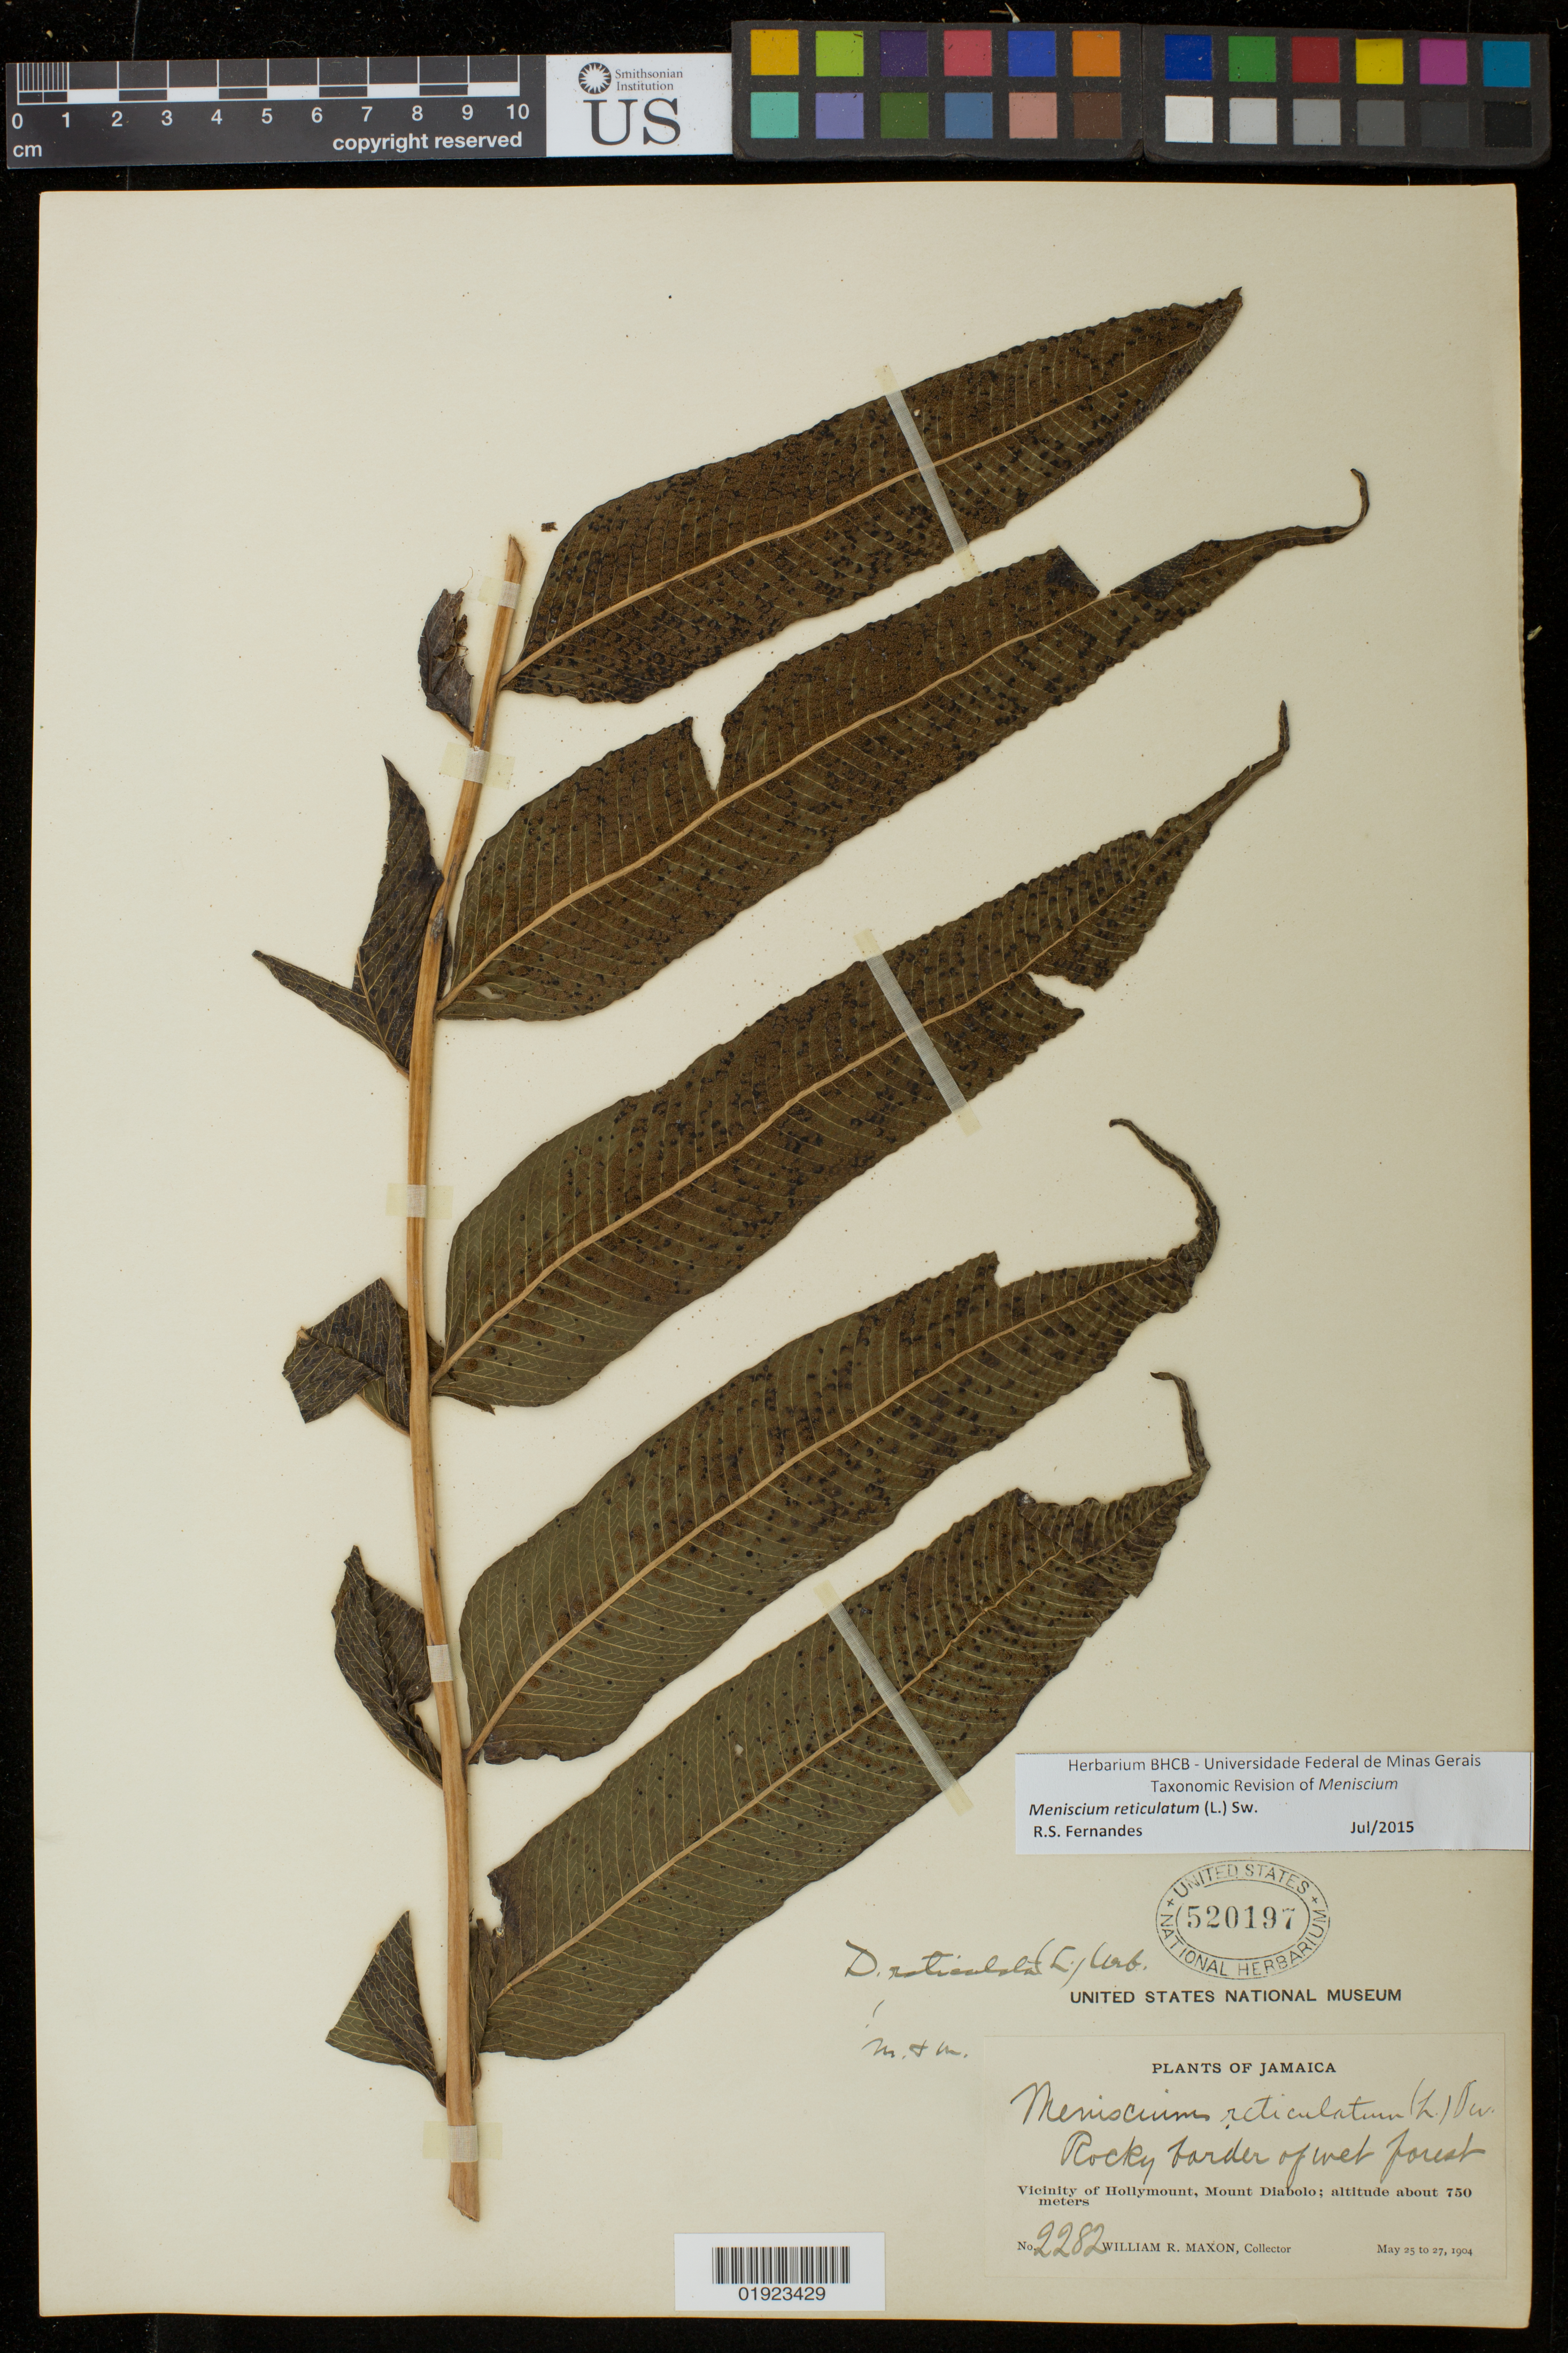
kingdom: Plantae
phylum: Tracheophyta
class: Polypodiopsida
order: Polypodiales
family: Thelypteridaceae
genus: Meniscium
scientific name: Meniscium reticulatum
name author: (L.) Sw.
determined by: Fernandes, R. S.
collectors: W. R. Maxon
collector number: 2282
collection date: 1904-05-25/1904-05-27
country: Jamaica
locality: Vicinity of Hollymount, Mount Diablo.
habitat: Rocky border of wet forest.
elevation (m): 750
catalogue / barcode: US 520197